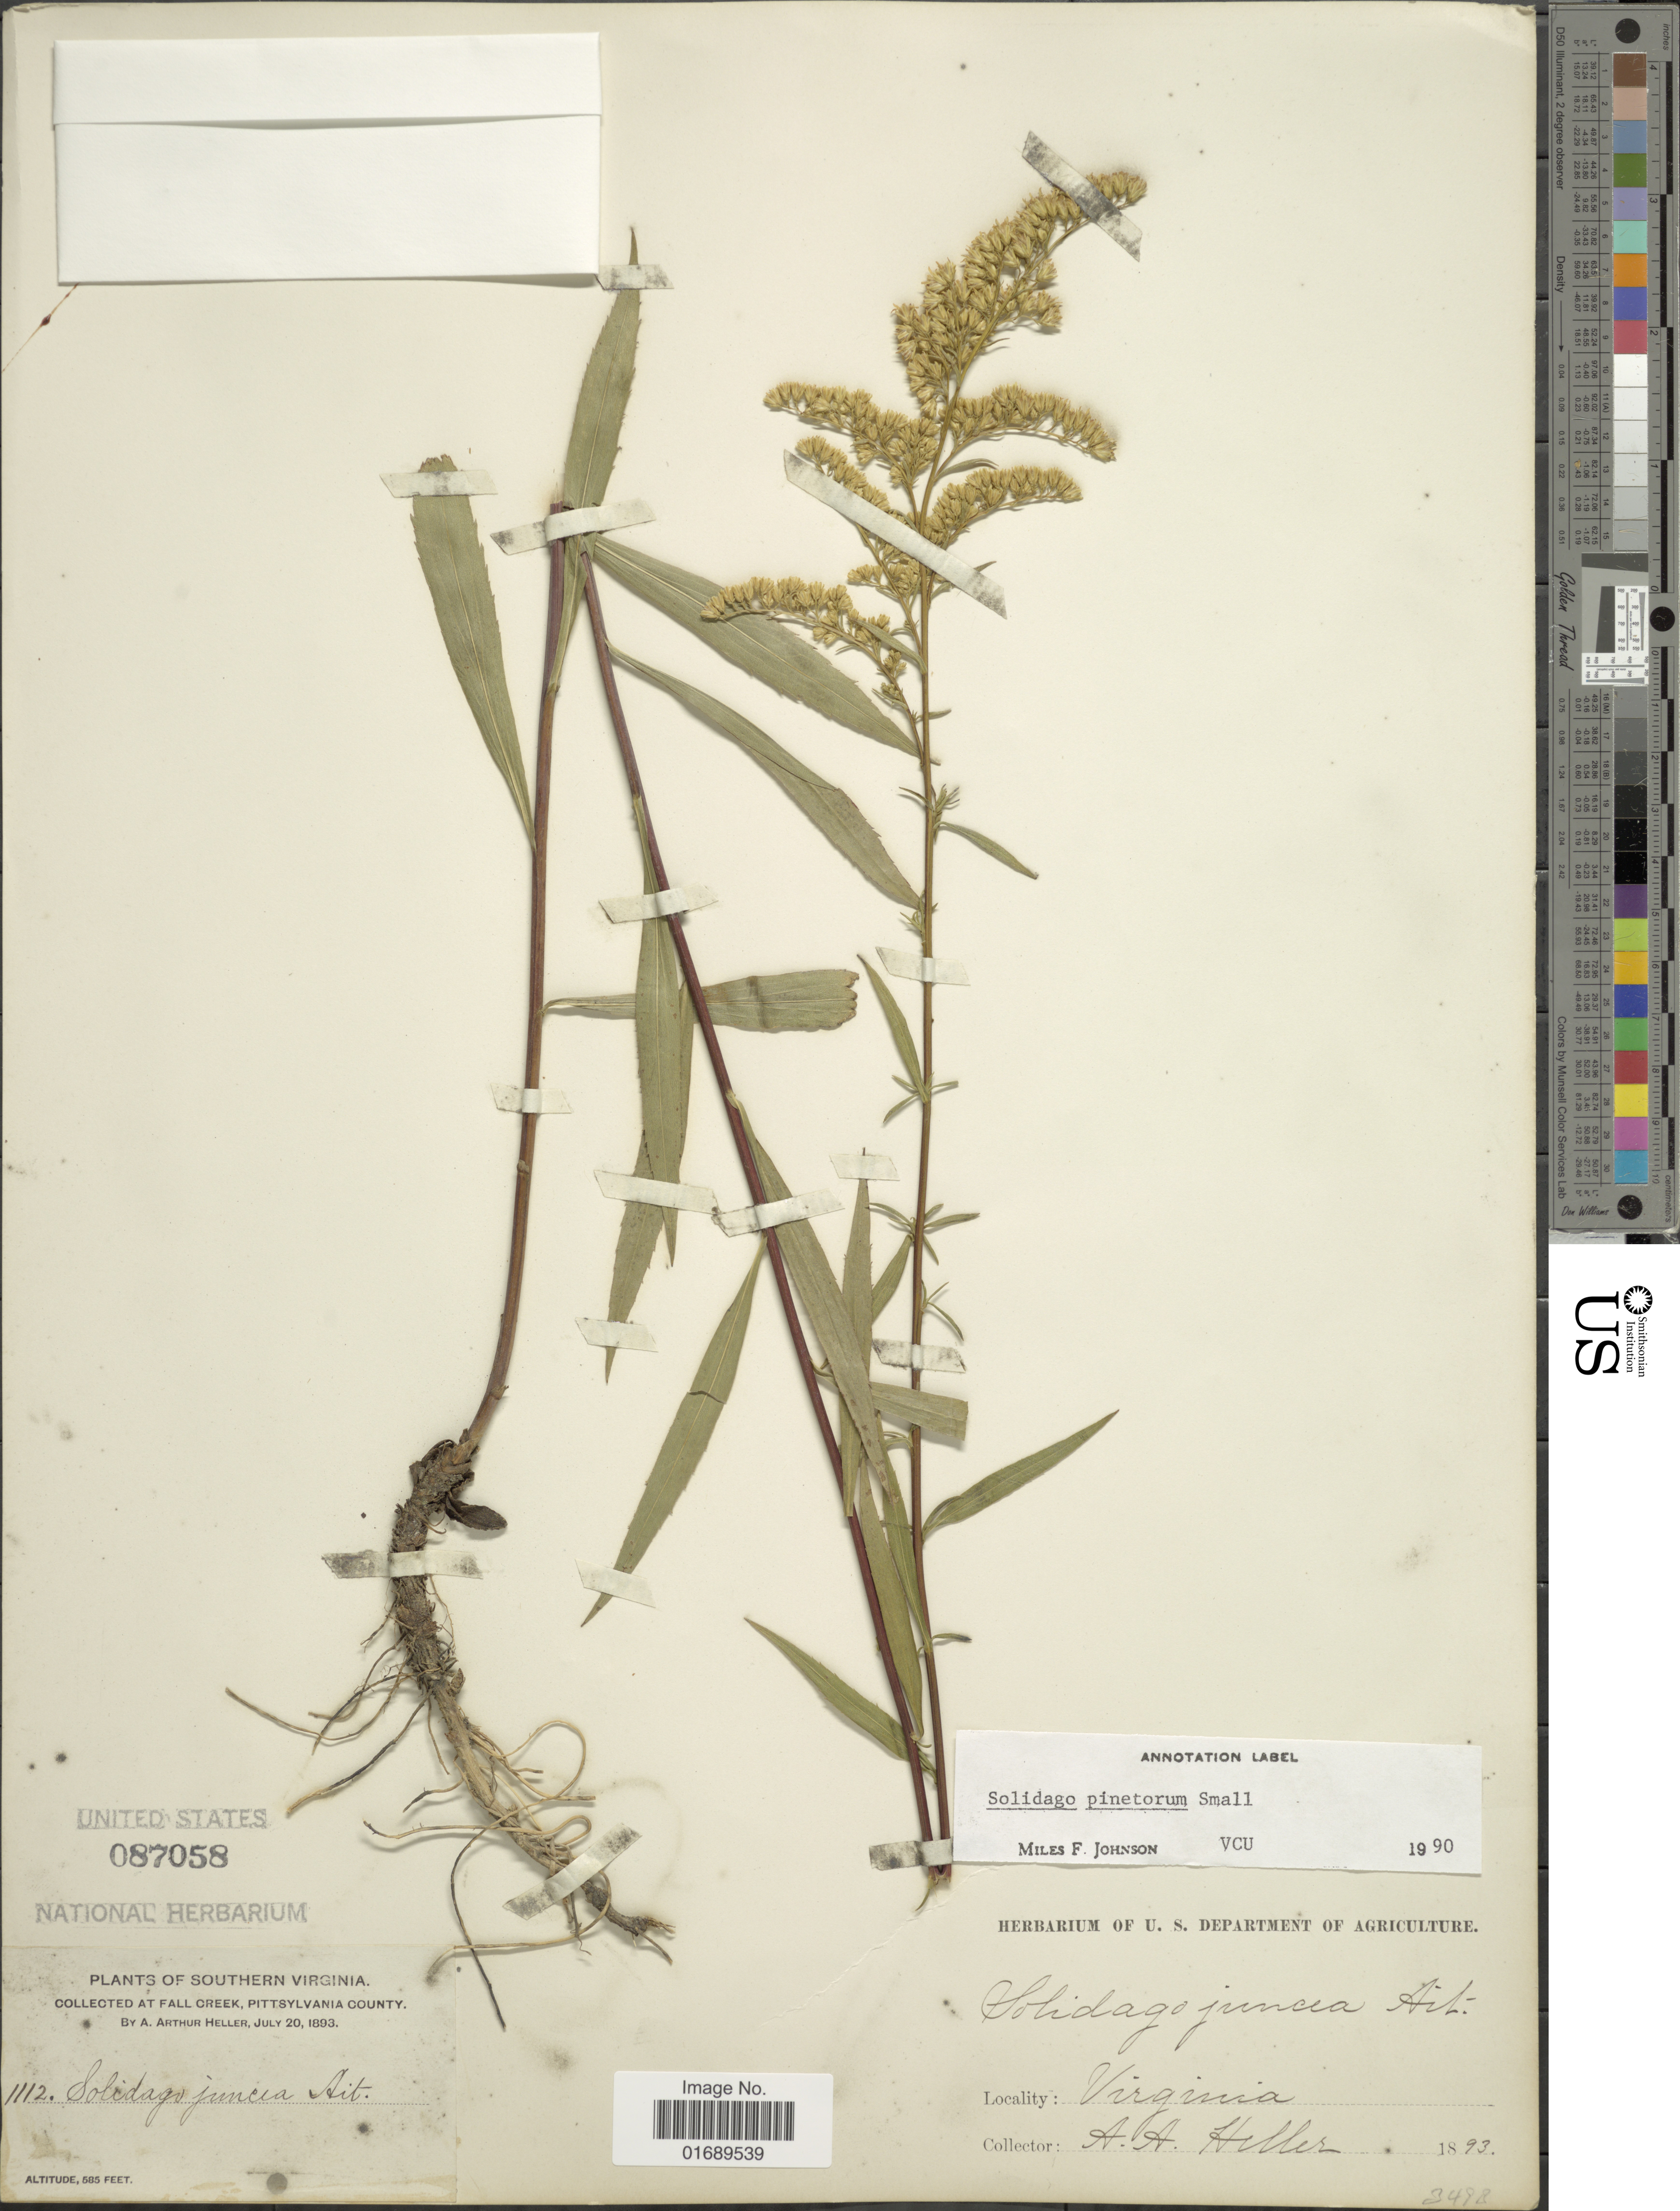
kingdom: Plantae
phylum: Tracheophyta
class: Magnoliopsida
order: Asterales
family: Asteraceae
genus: Solidago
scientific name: Solidago pinetorum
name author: Aiton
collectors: A. A. Heller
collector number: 1112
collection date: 1893-07-20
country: United States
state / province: Virginia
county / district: Pittsylvania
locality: Southern Virginia, at Fall Creek, Pittsylvania County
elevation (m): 178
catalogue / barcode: US 87058